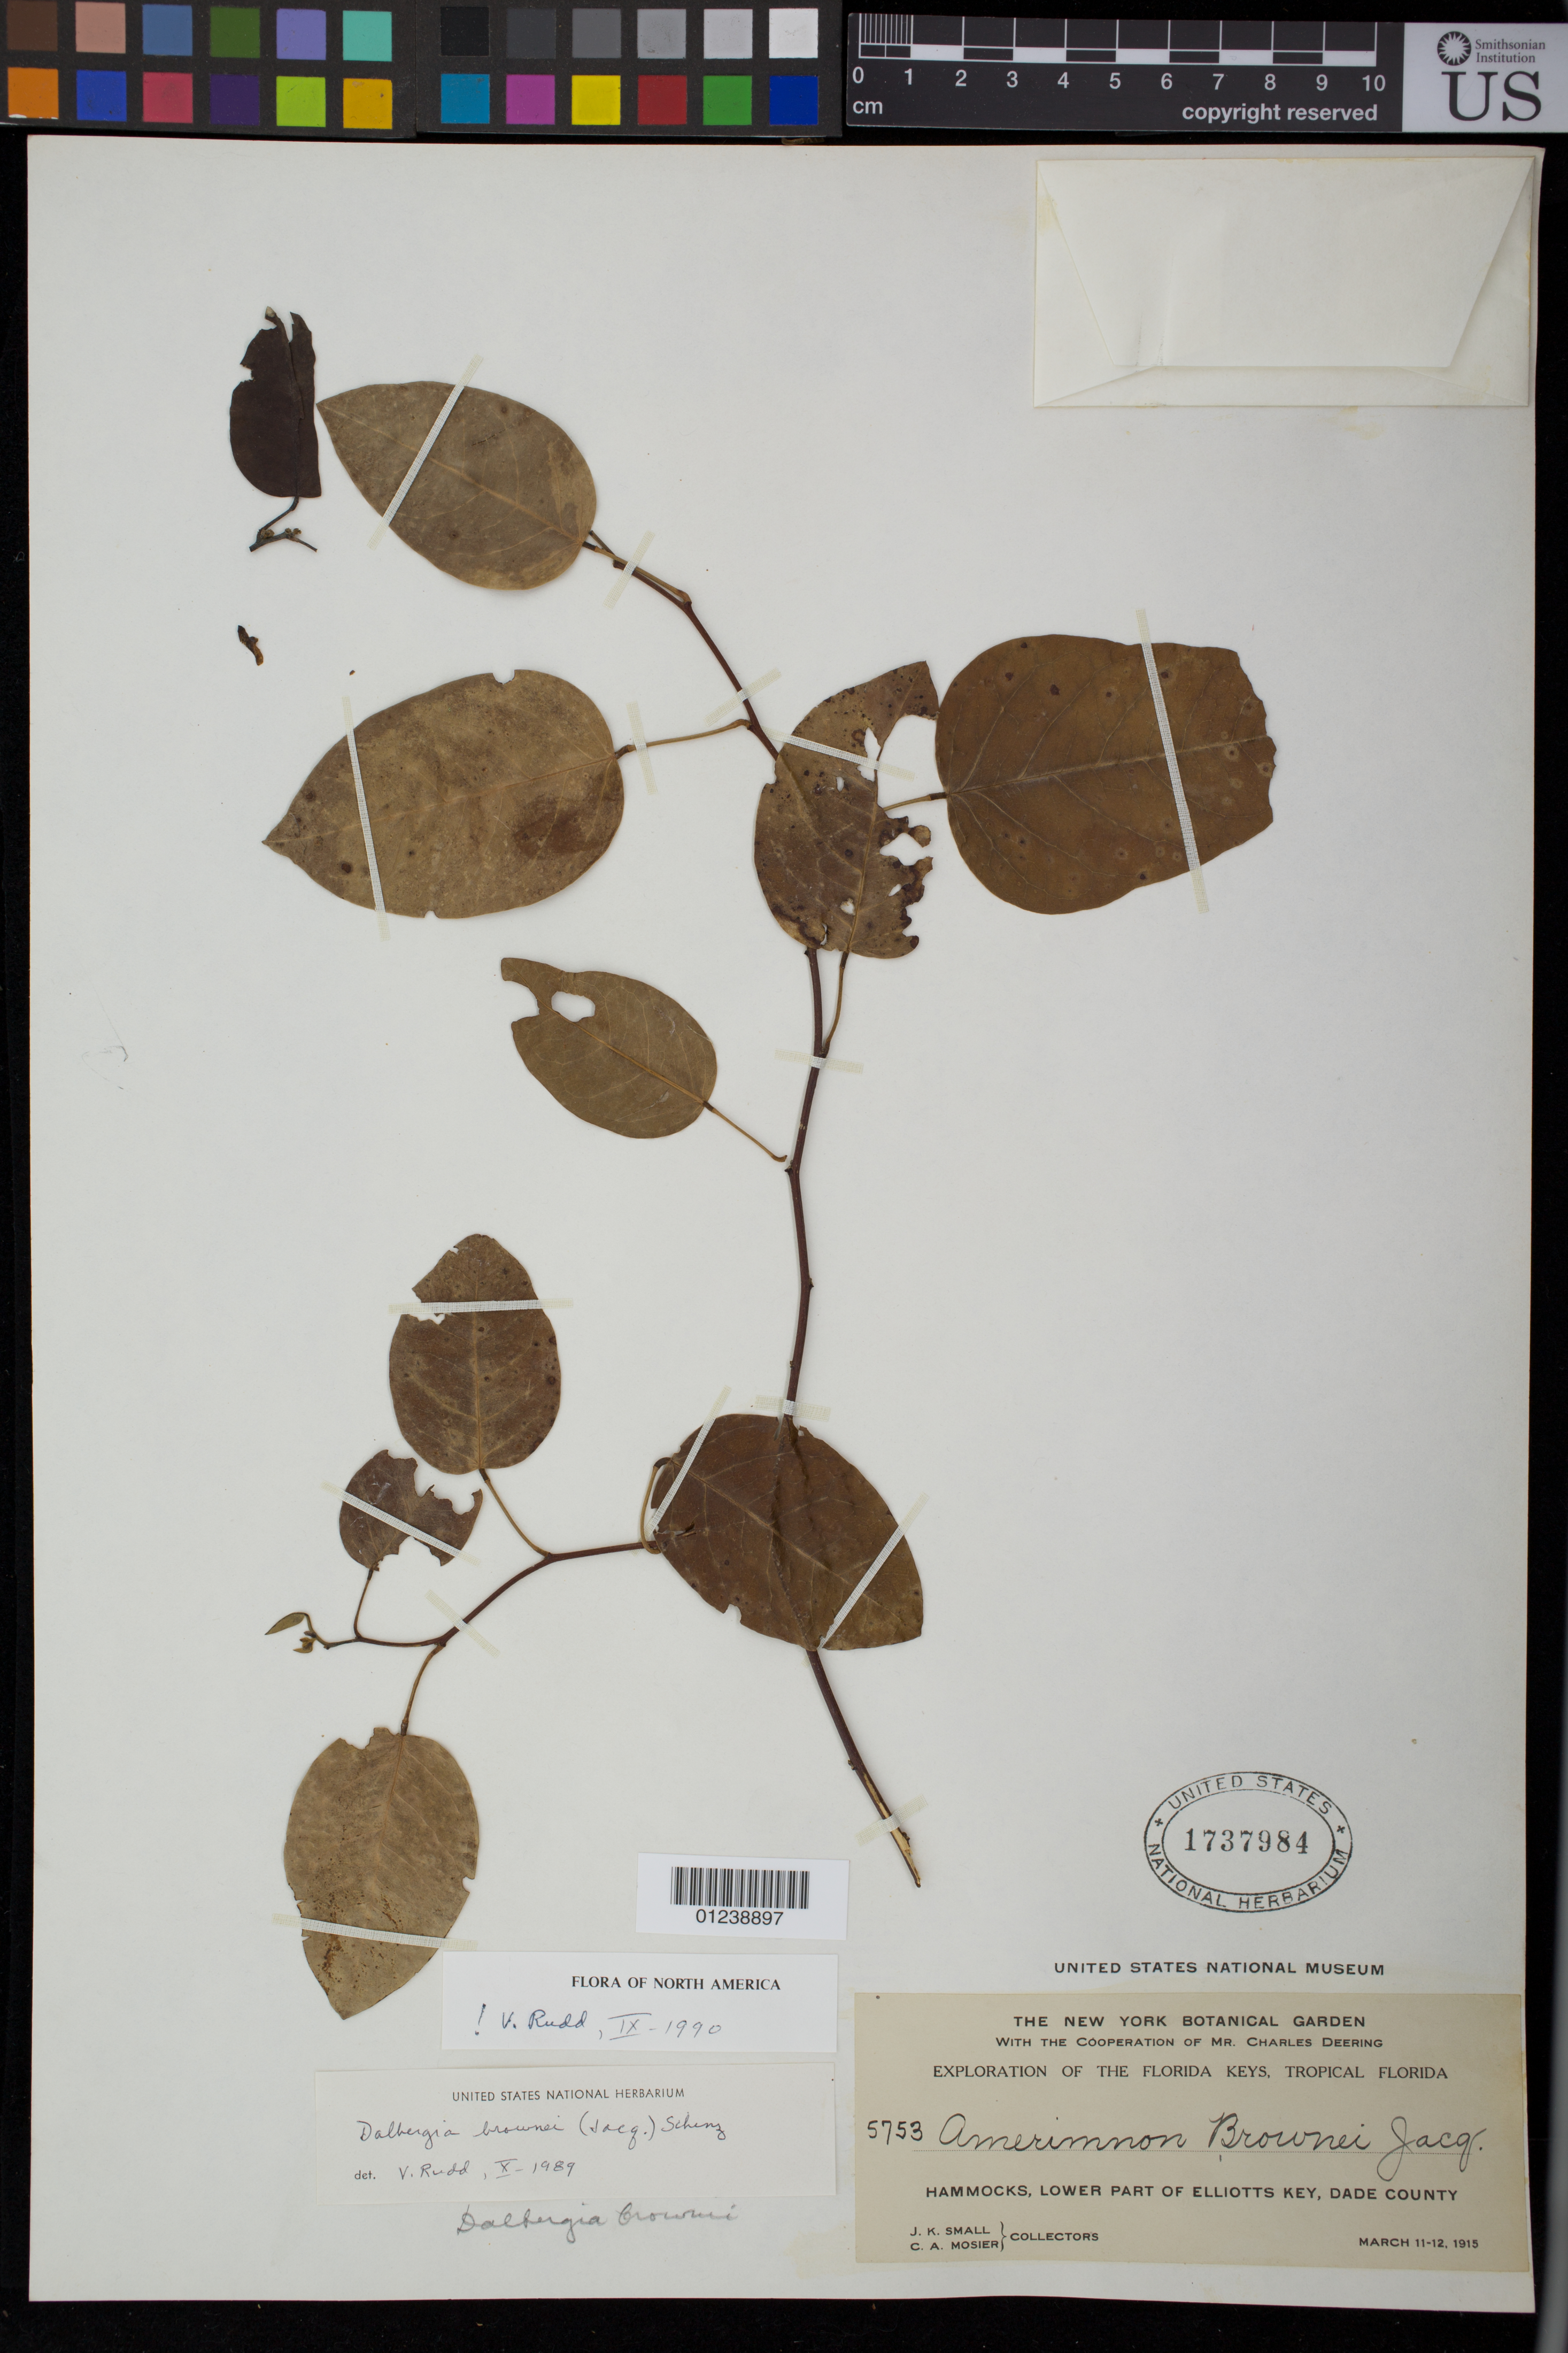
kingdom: Plantae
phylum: Tracheophyta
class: Magnoliopsida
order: Fabales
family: Fabaceae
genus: Dalbergia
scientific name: Dalbergia brownei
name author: (Jacq.) Schinz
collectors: J. K. Small & C. A. Mosier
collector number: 5753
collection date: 1915-03-11/1915-03-12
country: United States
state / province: Florida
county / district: Miami-Dade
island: Elliotts Key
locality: Hammocks, Lower part of Elliotts Key, Dade County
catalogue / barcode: US 1737984